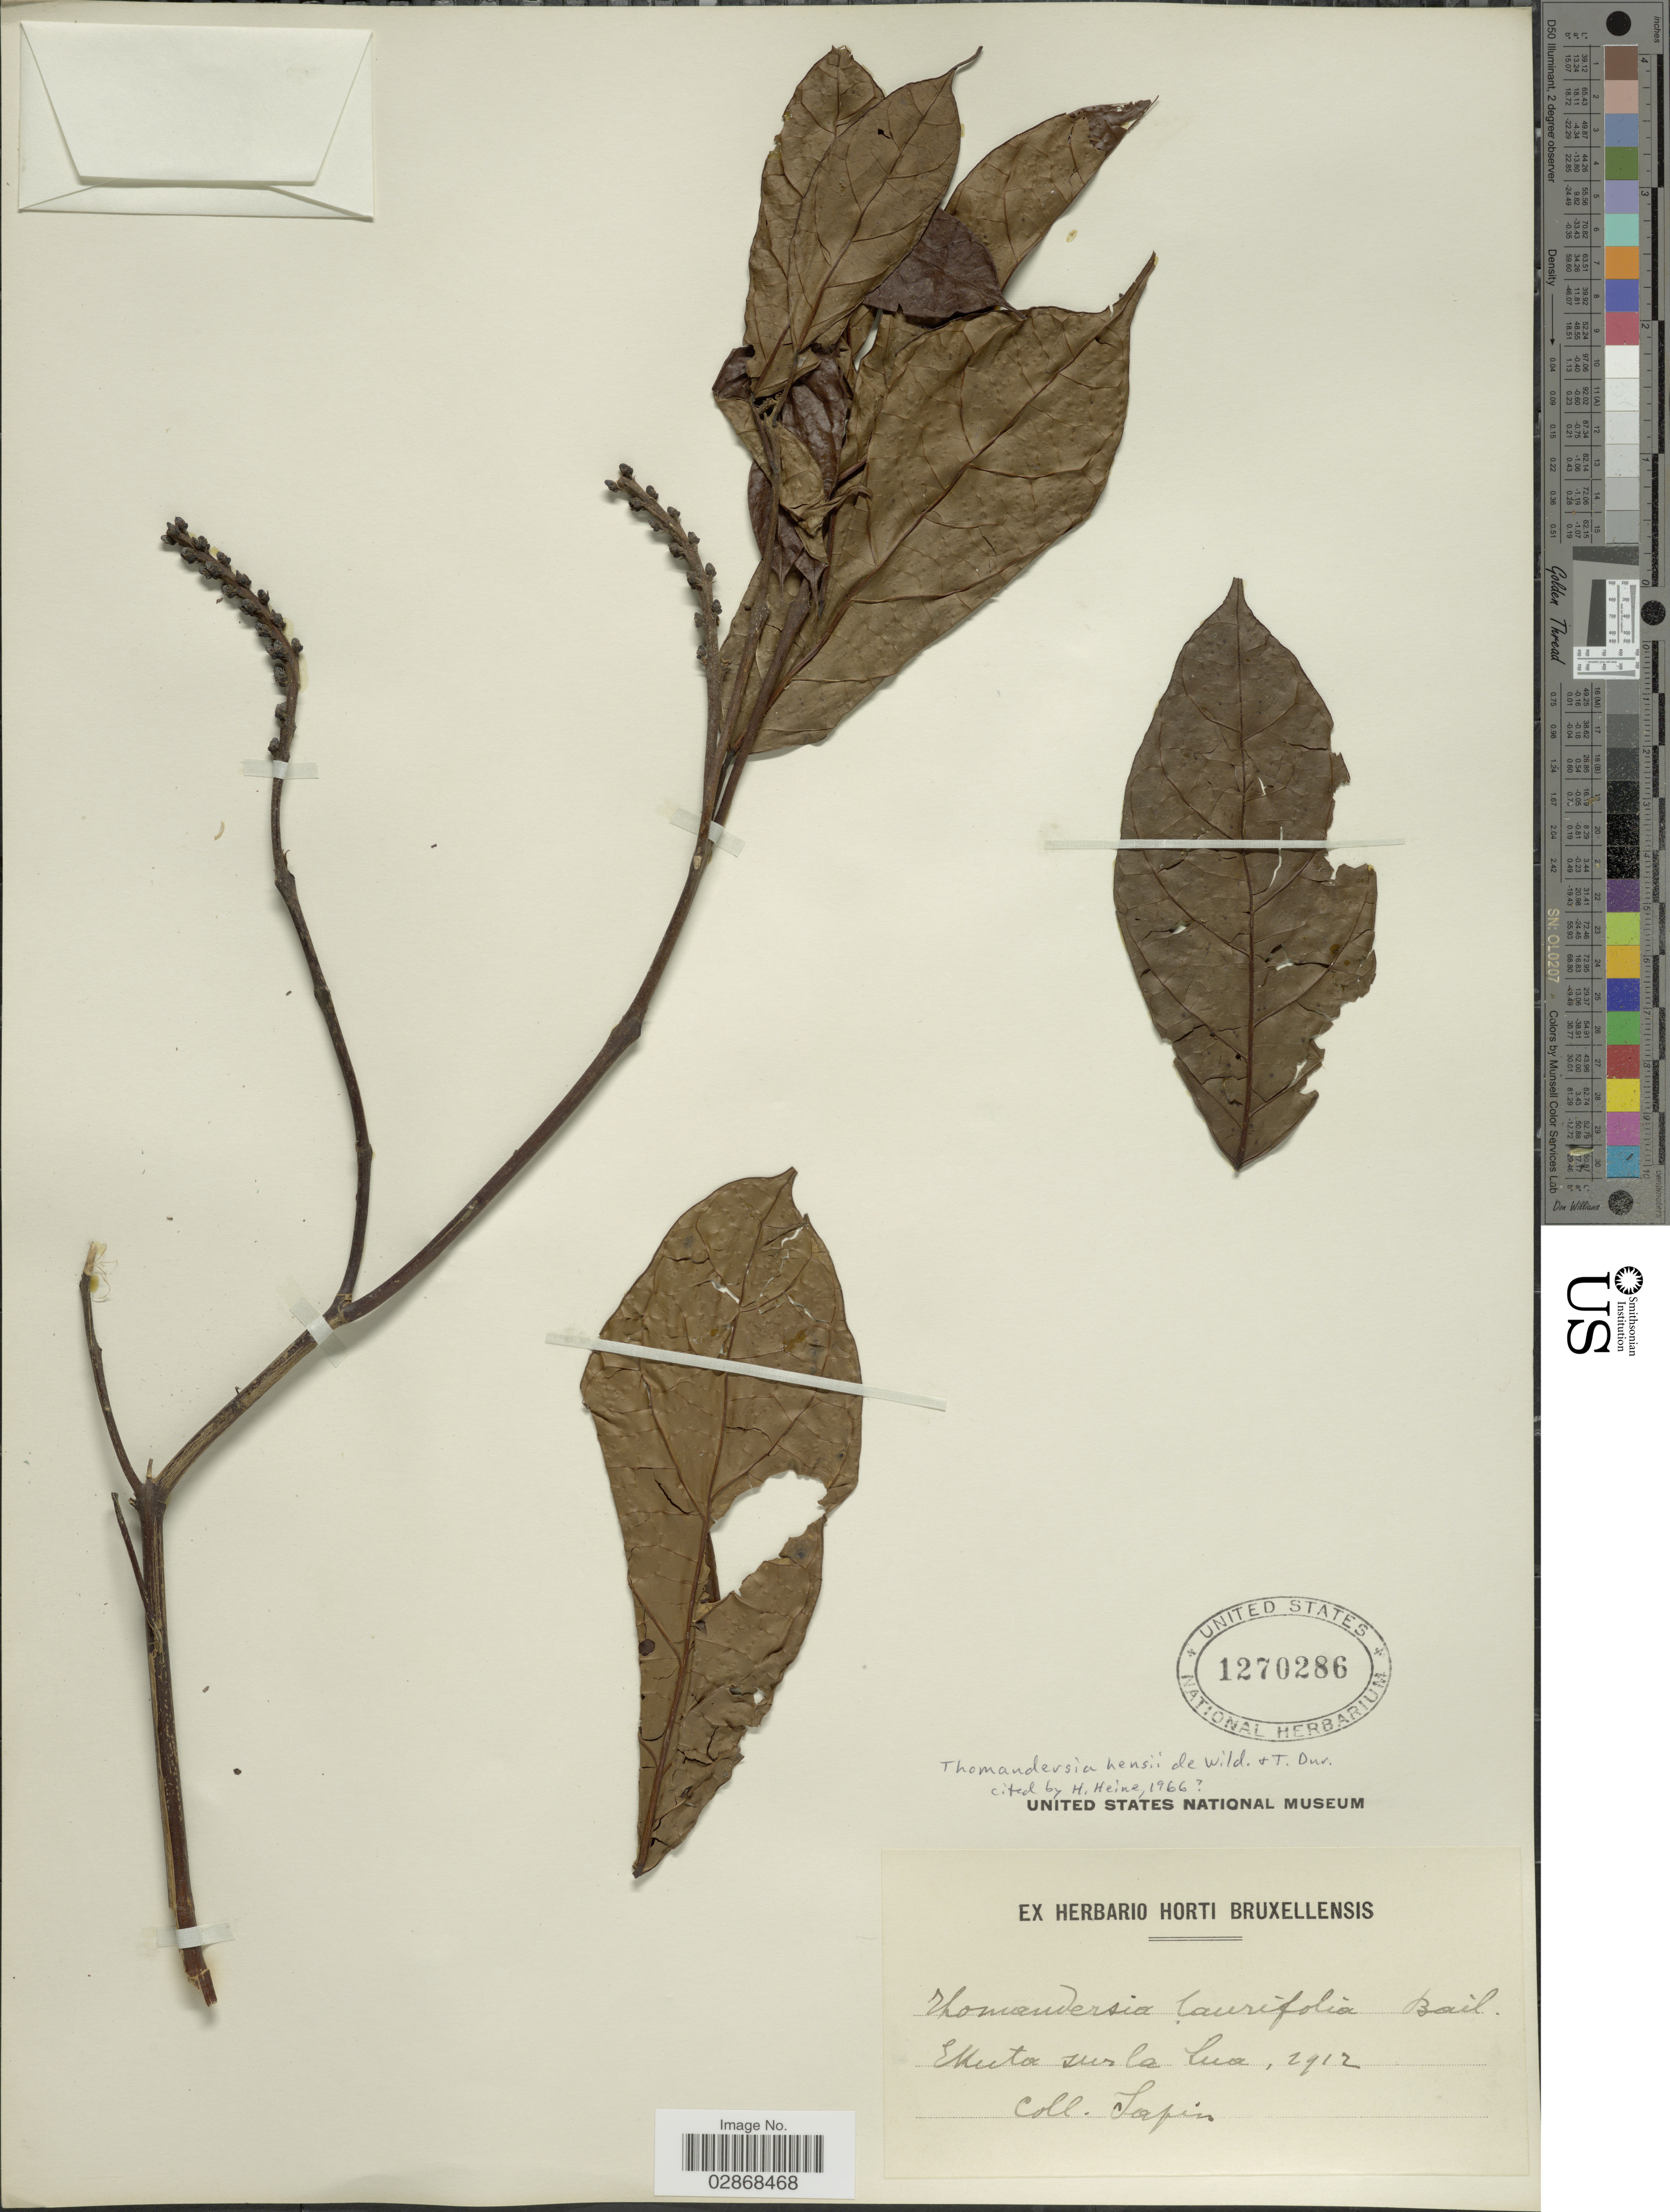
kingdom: Plantae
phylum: Tracheophyta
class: Magnoliopsida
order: Lamiales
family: Thomandersiaceae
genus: Thomandersia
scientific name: Thomandersia hensii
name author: De Wild. & Durand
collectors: Sapin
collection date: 1912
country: Congo, Democratic Republic of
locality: Ekuta sur la Lua.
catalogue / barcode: US 1270286